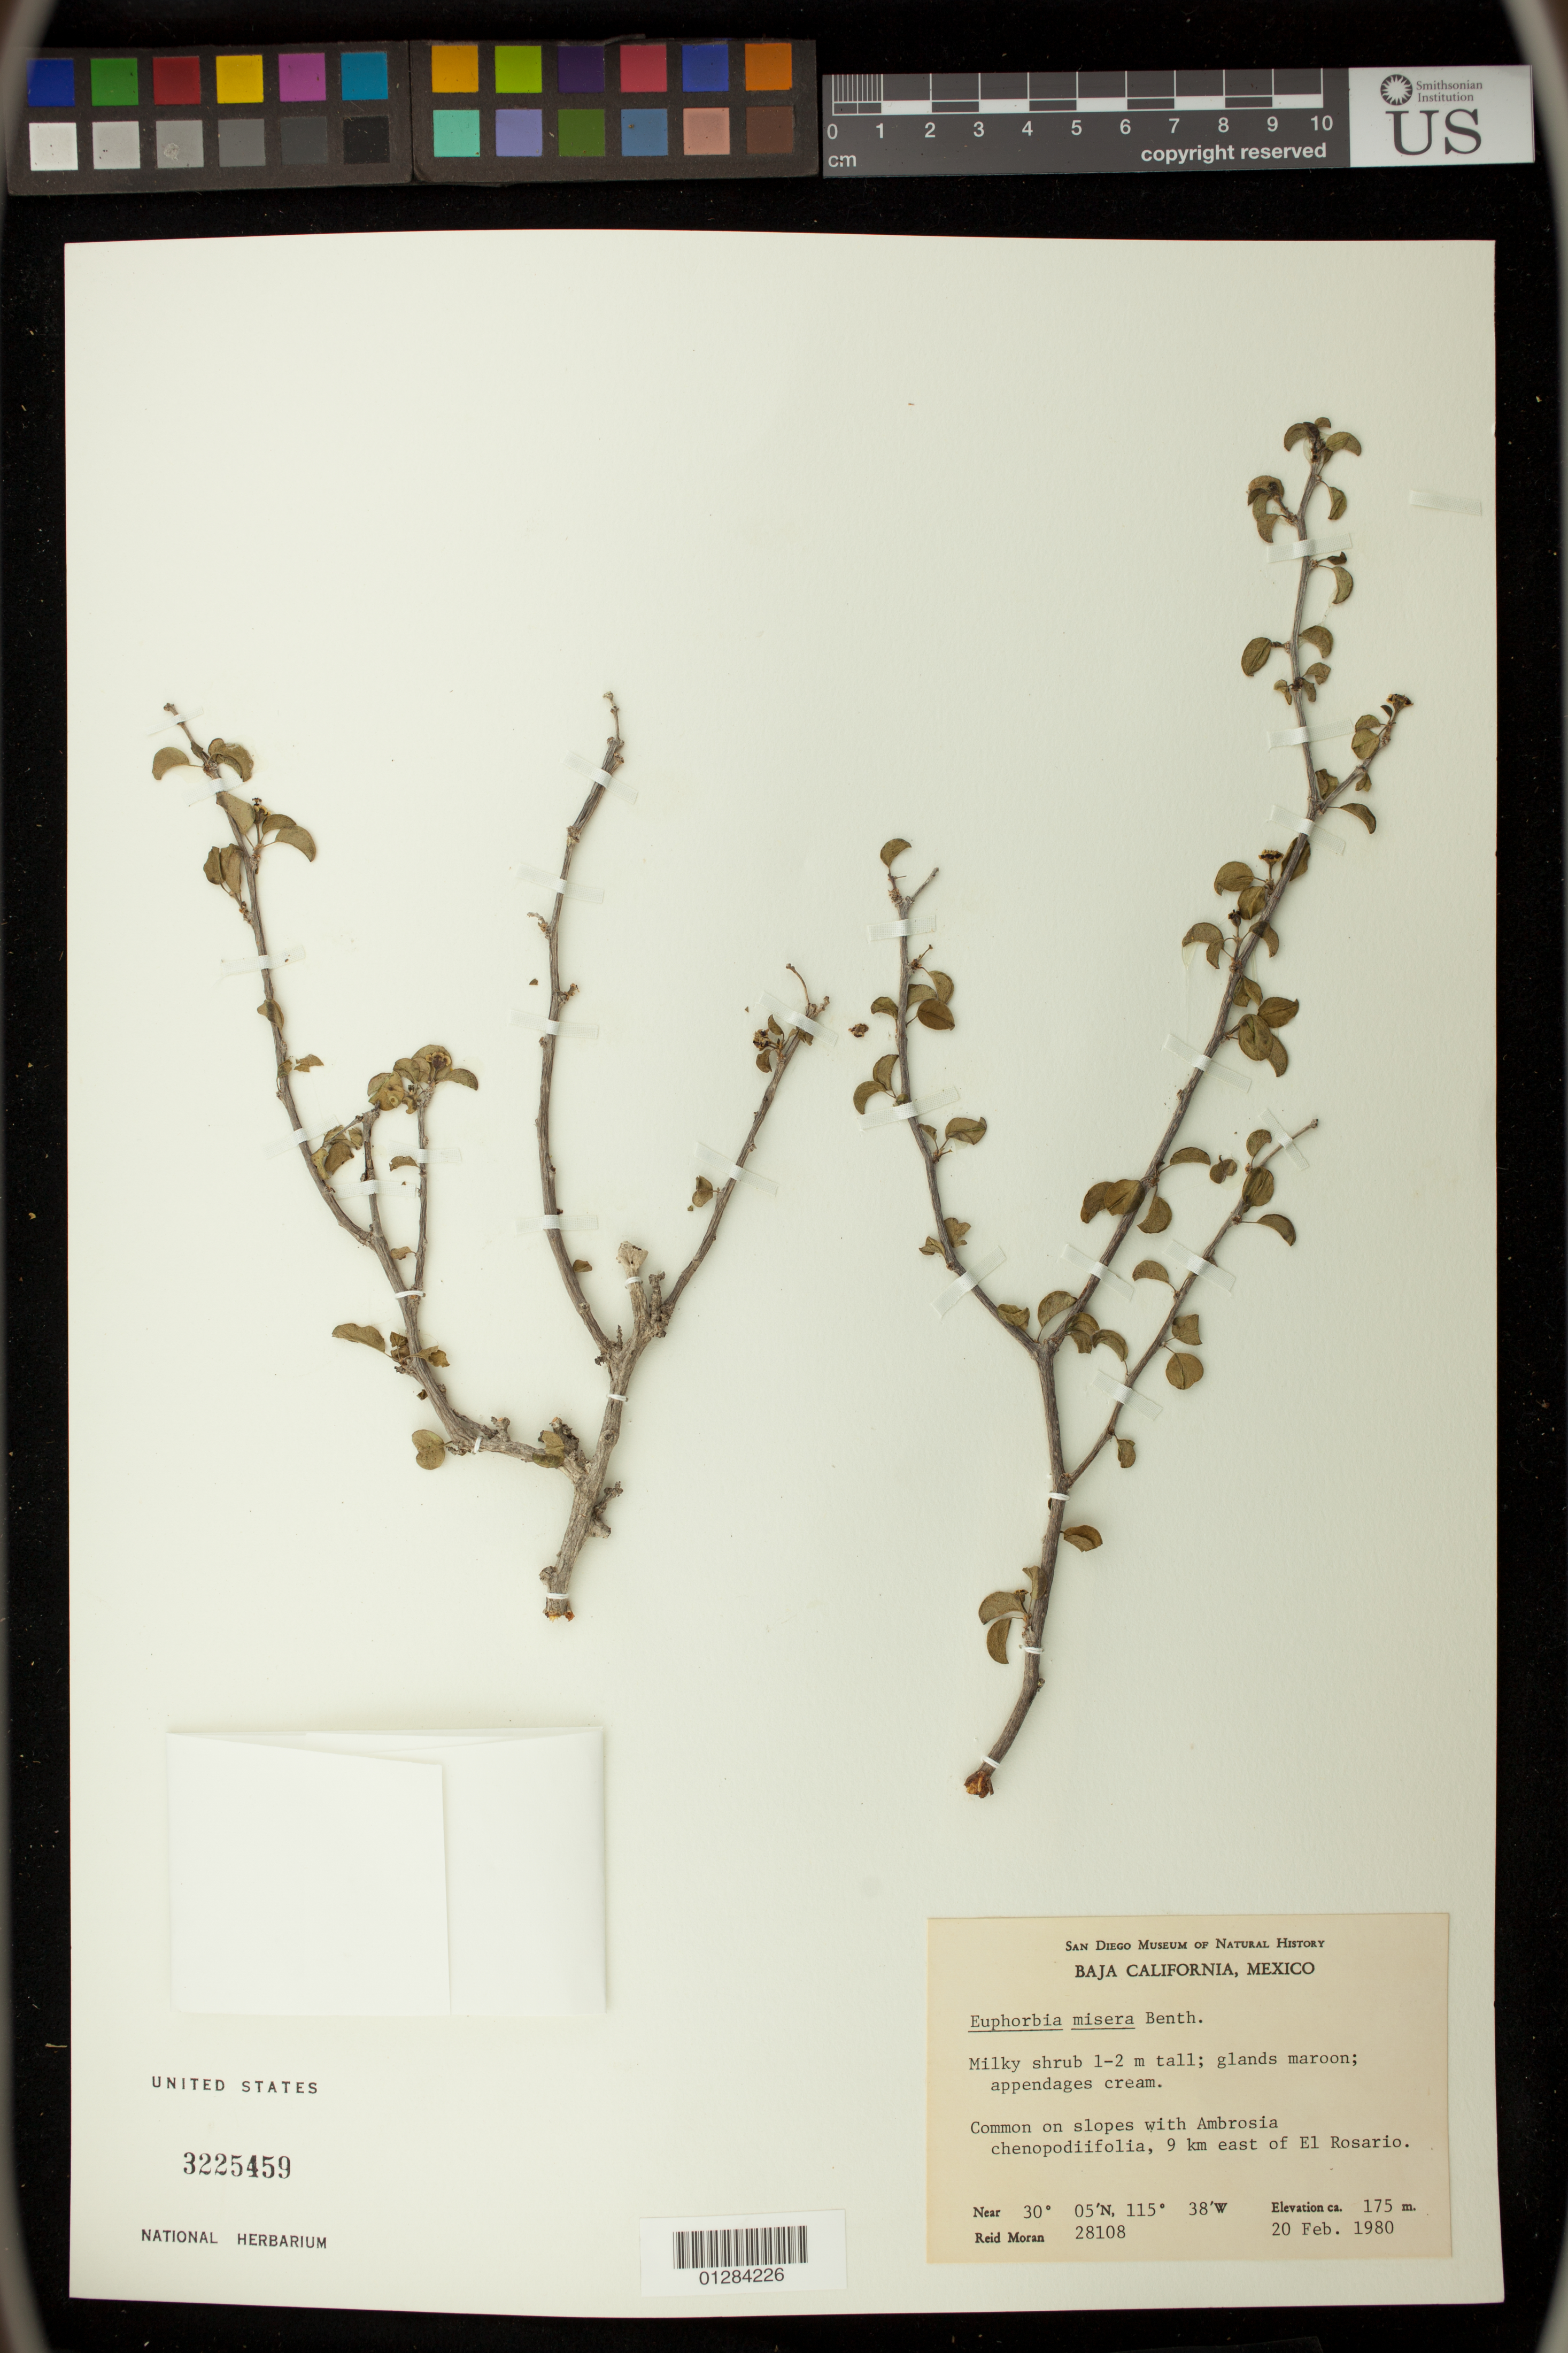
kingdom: Plantae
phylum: Tracheophyta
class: Magnoliopsida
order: Malpighiales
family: Euphorbiaceae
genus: Euphorbia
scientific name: Euphorbia misera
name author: Benth.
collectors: R. V. Moran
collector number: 28108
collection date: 1980-02-20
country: Mexico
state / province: Baja California Norte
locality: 9 km E of El Rosario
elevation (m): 175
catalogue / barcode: US 3225459